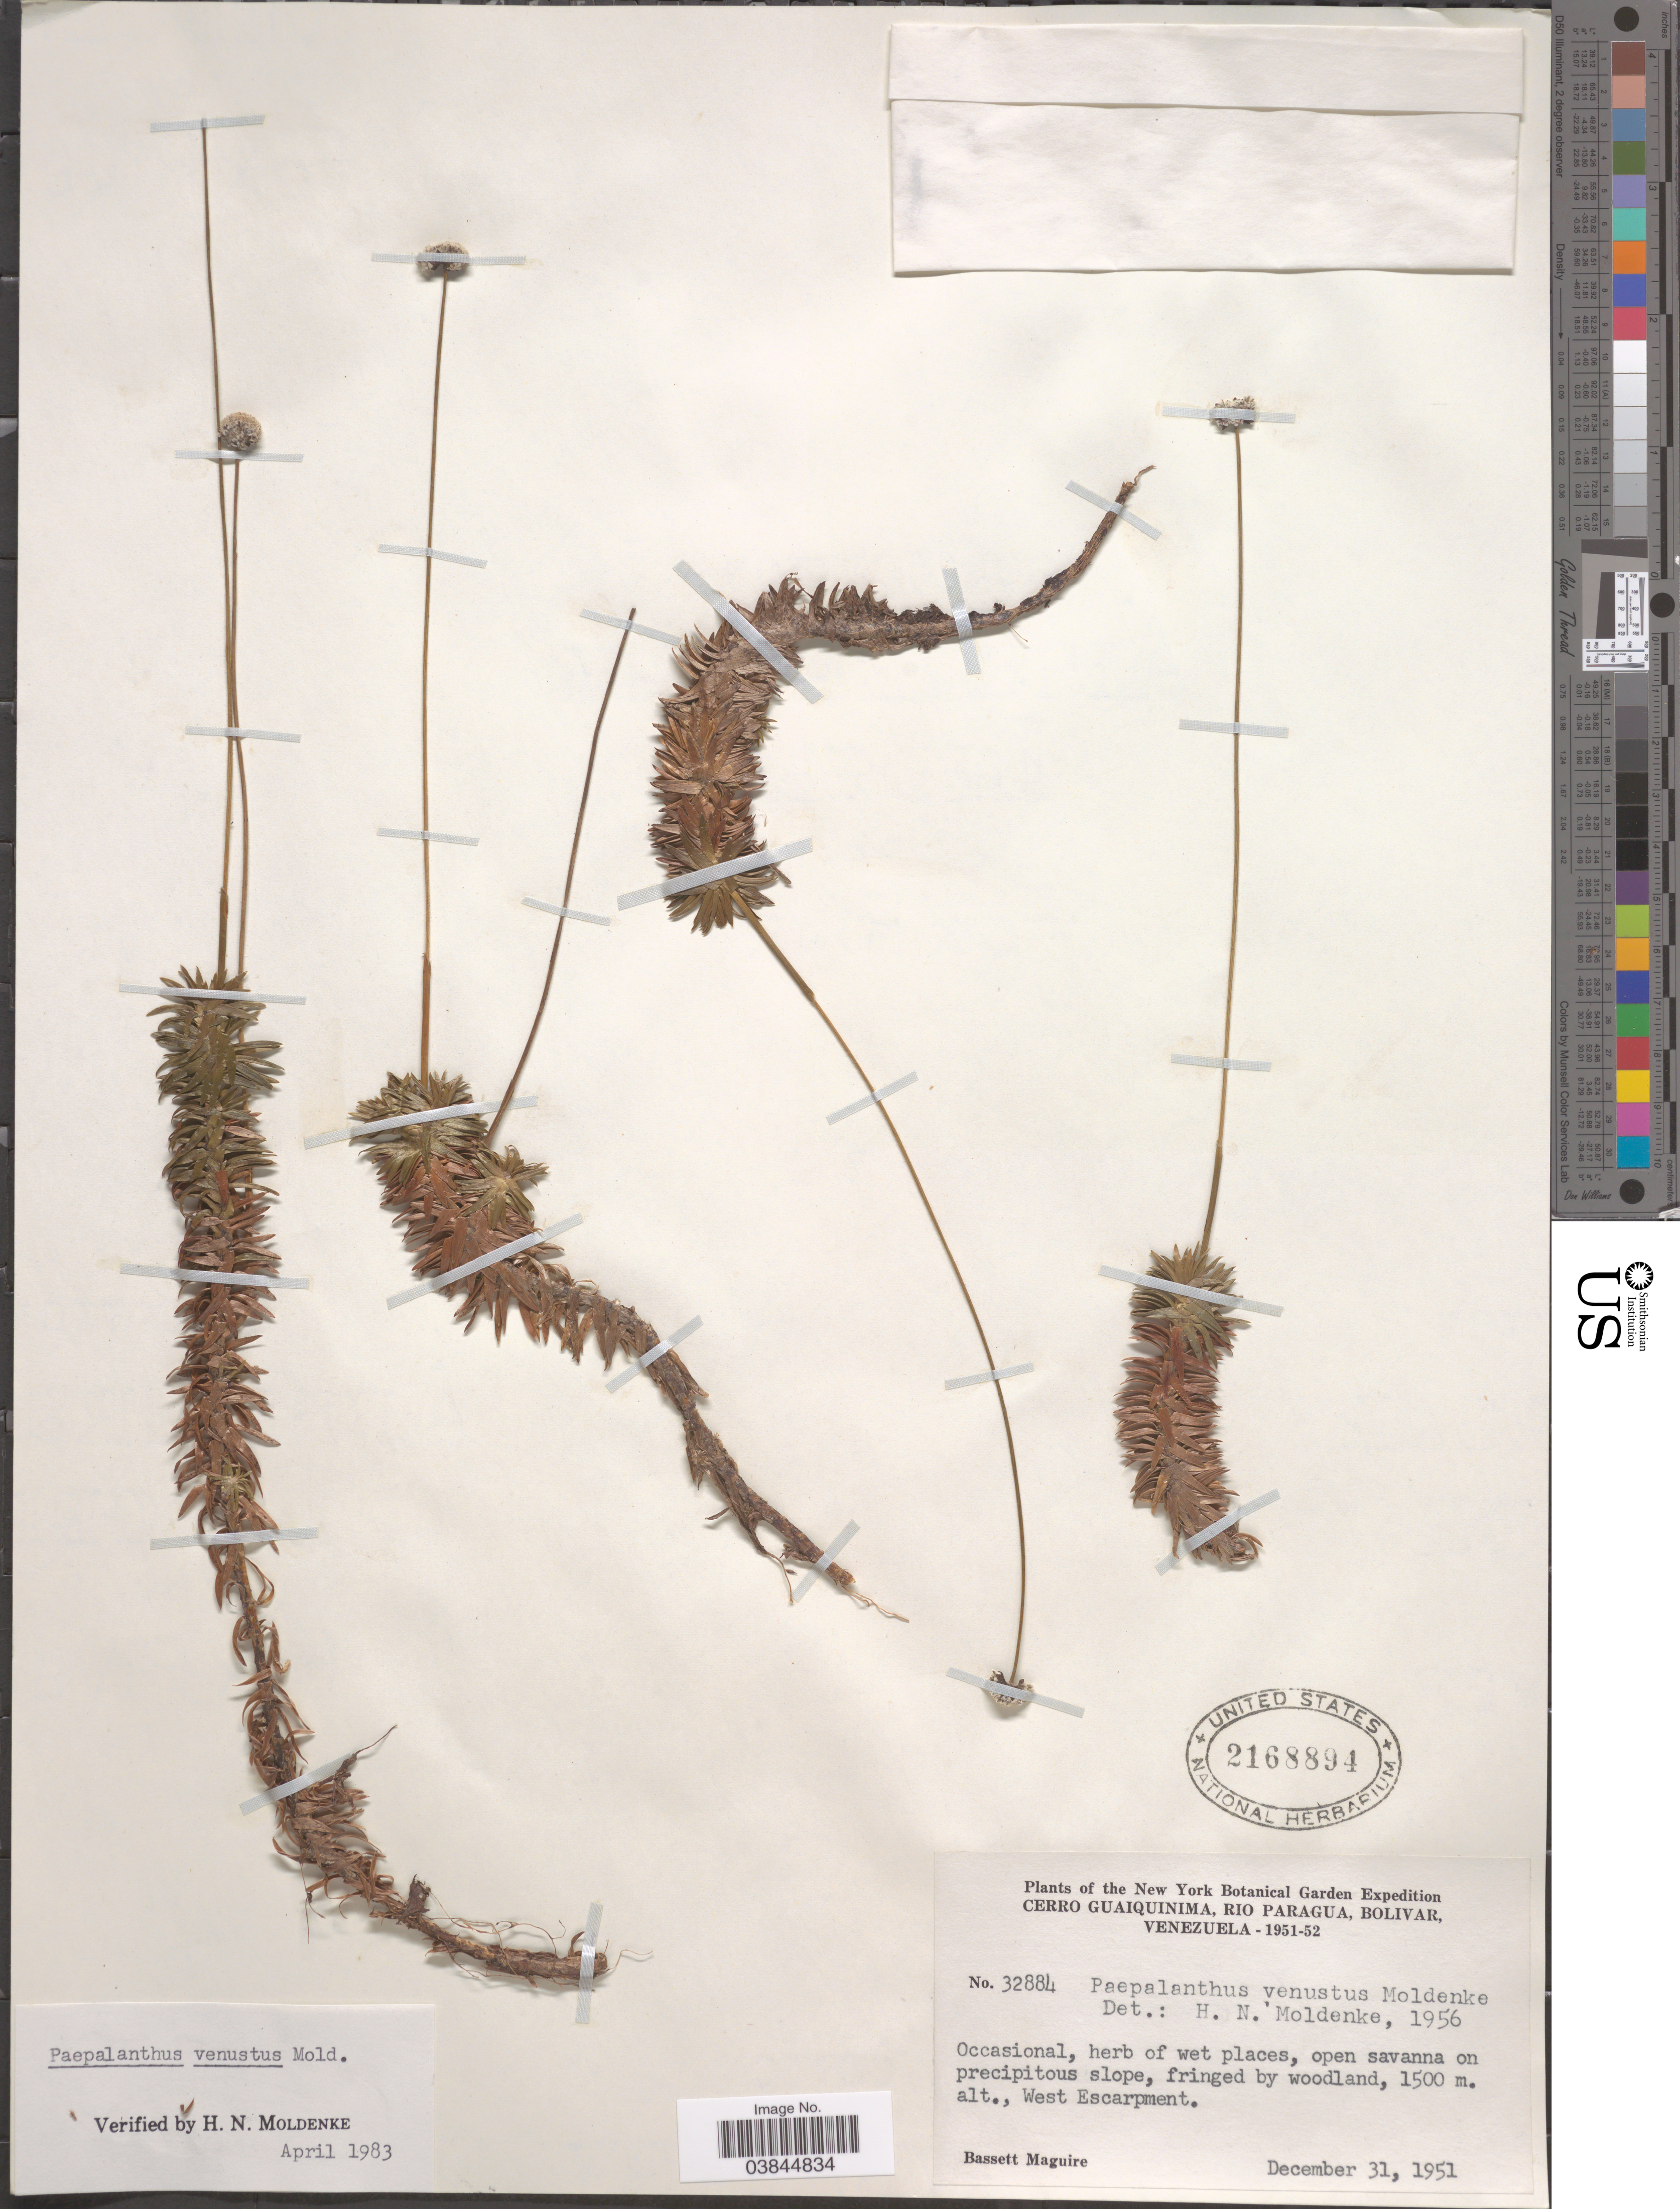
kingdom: Plantae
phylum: Tracheophyta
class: Liliopsida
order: Poales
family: Eriocaulaceae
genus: Paepalanthus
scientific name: Paepalanthus venustus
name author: Moldenke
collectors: B. Maguire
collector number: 32884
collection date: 1951-12-31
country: Venezuela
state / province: Bolivar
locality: Cerro Guaiquinima, Rio Paragua. West Escarpment.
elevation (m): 1500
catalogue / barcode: US 2168894